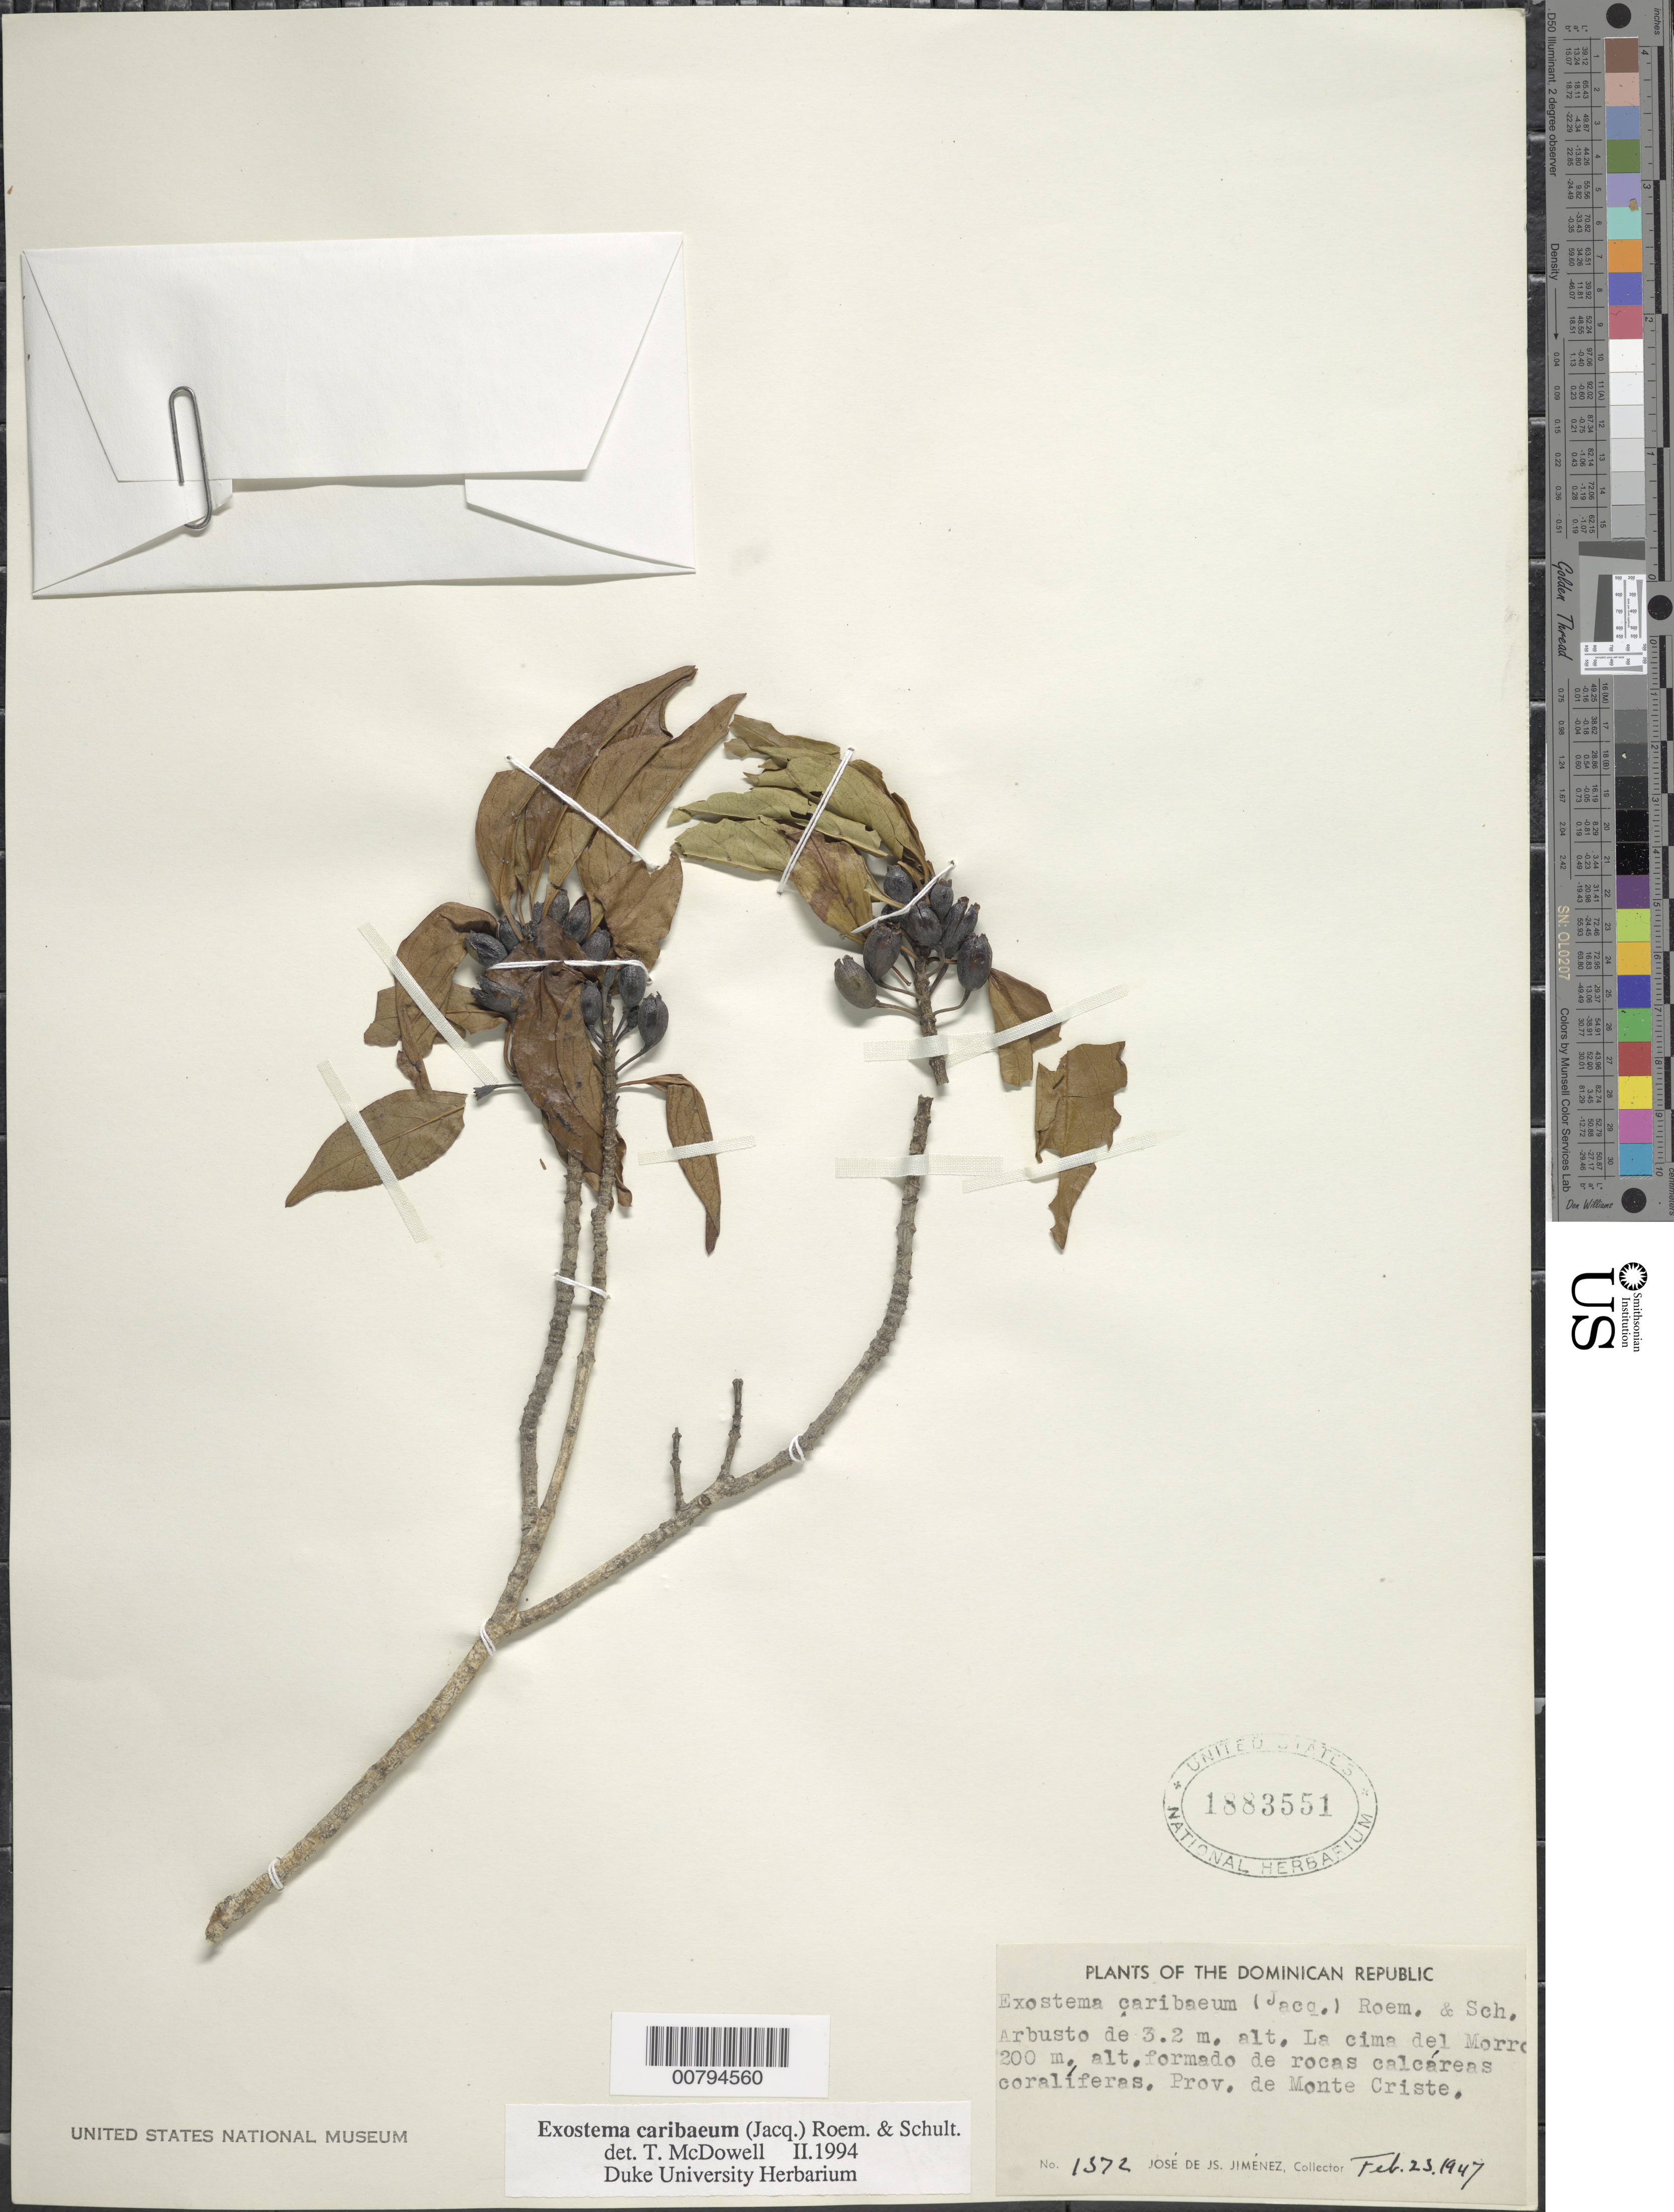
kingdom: Plantae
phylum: Tracheophyta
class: Magnoliopsida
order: Gentianales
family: Rubiaceae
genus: Exostema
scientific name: Exostema caribaeum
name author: (Jacq.) Roem. & Schult.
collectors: J. J. Jiménez Almonte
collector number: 1372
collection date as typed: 23 Feb 1947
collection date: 1947-02-23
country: Dominican Republic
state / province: Monte Cristi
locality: La cima del Morro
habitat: Formado de rocas calcareas coraliferas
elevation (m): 200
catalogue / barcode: US 1883551